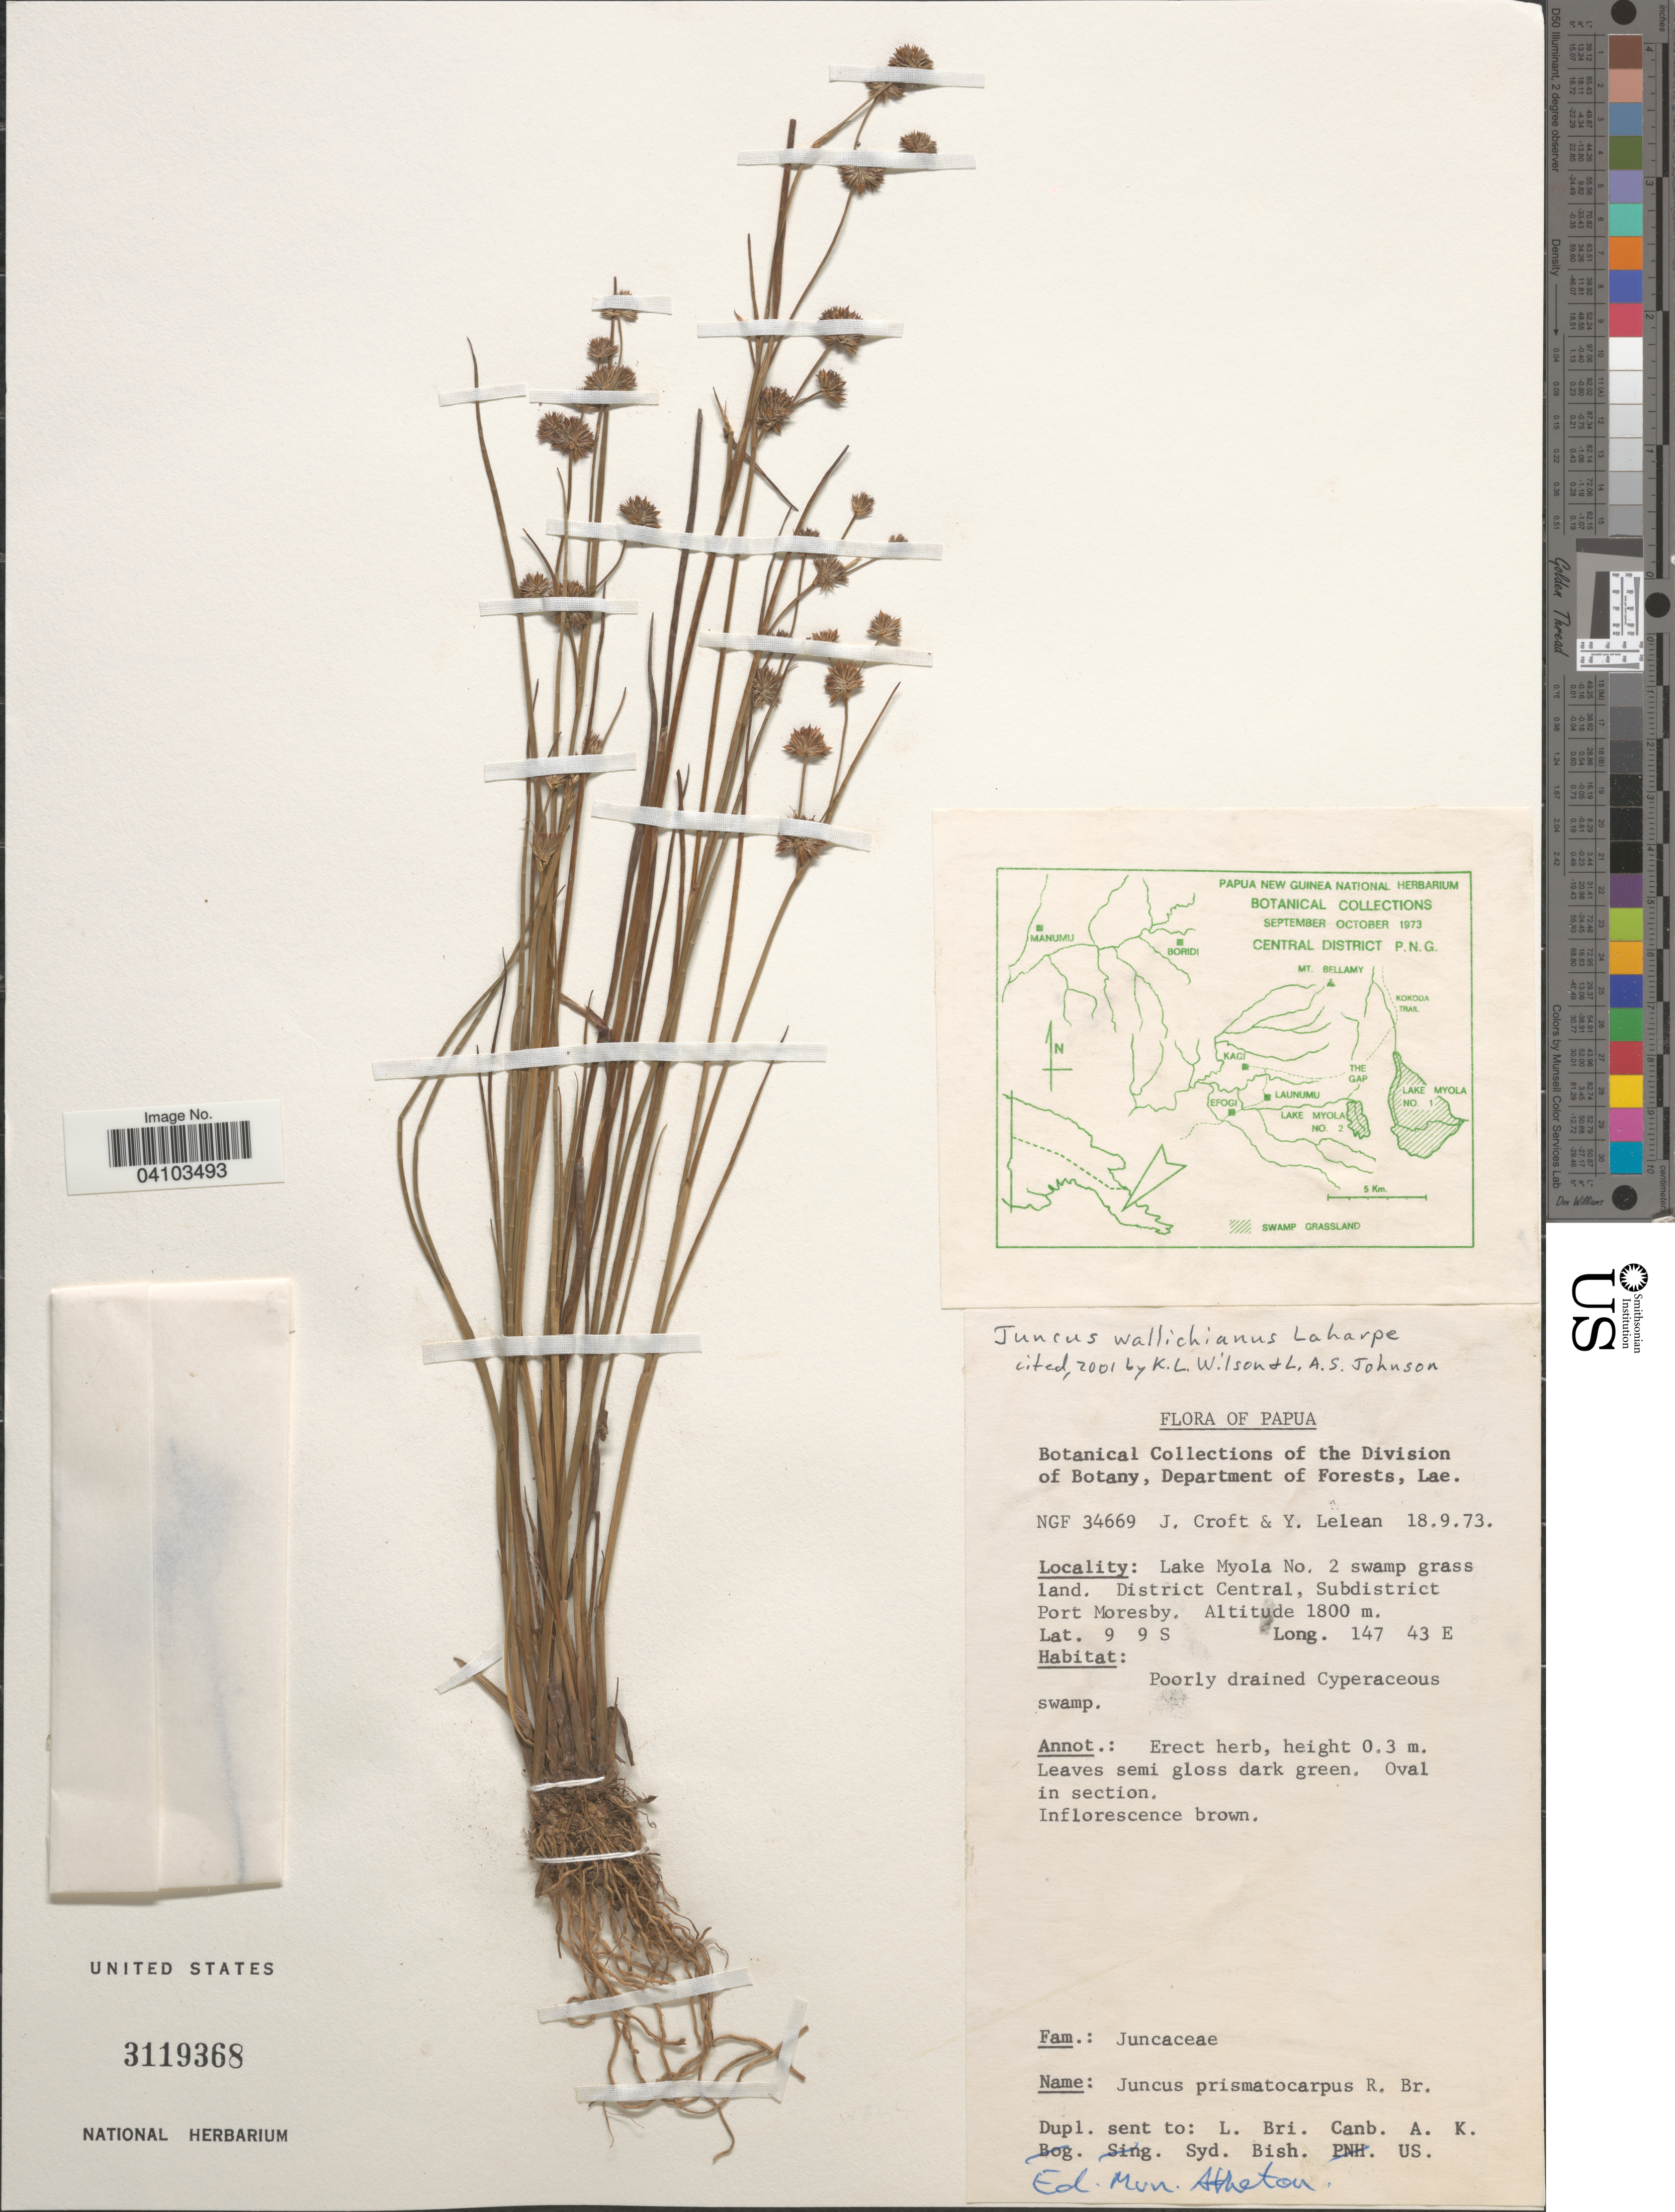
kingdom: Plantae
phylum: Tracheophyta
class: Liliopsida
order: Poales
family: Juncaceae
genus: Juncus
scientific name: Juncus wallichianus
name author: Laharpe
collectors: J. Croft & Y. Lelean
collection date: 1973-09-18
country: Papua New Guinea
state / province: Central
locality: Lake Myola No. 2 swamp grass land. District Central, Subdistrict Port Moresby.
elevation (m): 1800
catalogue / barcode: US 3119368